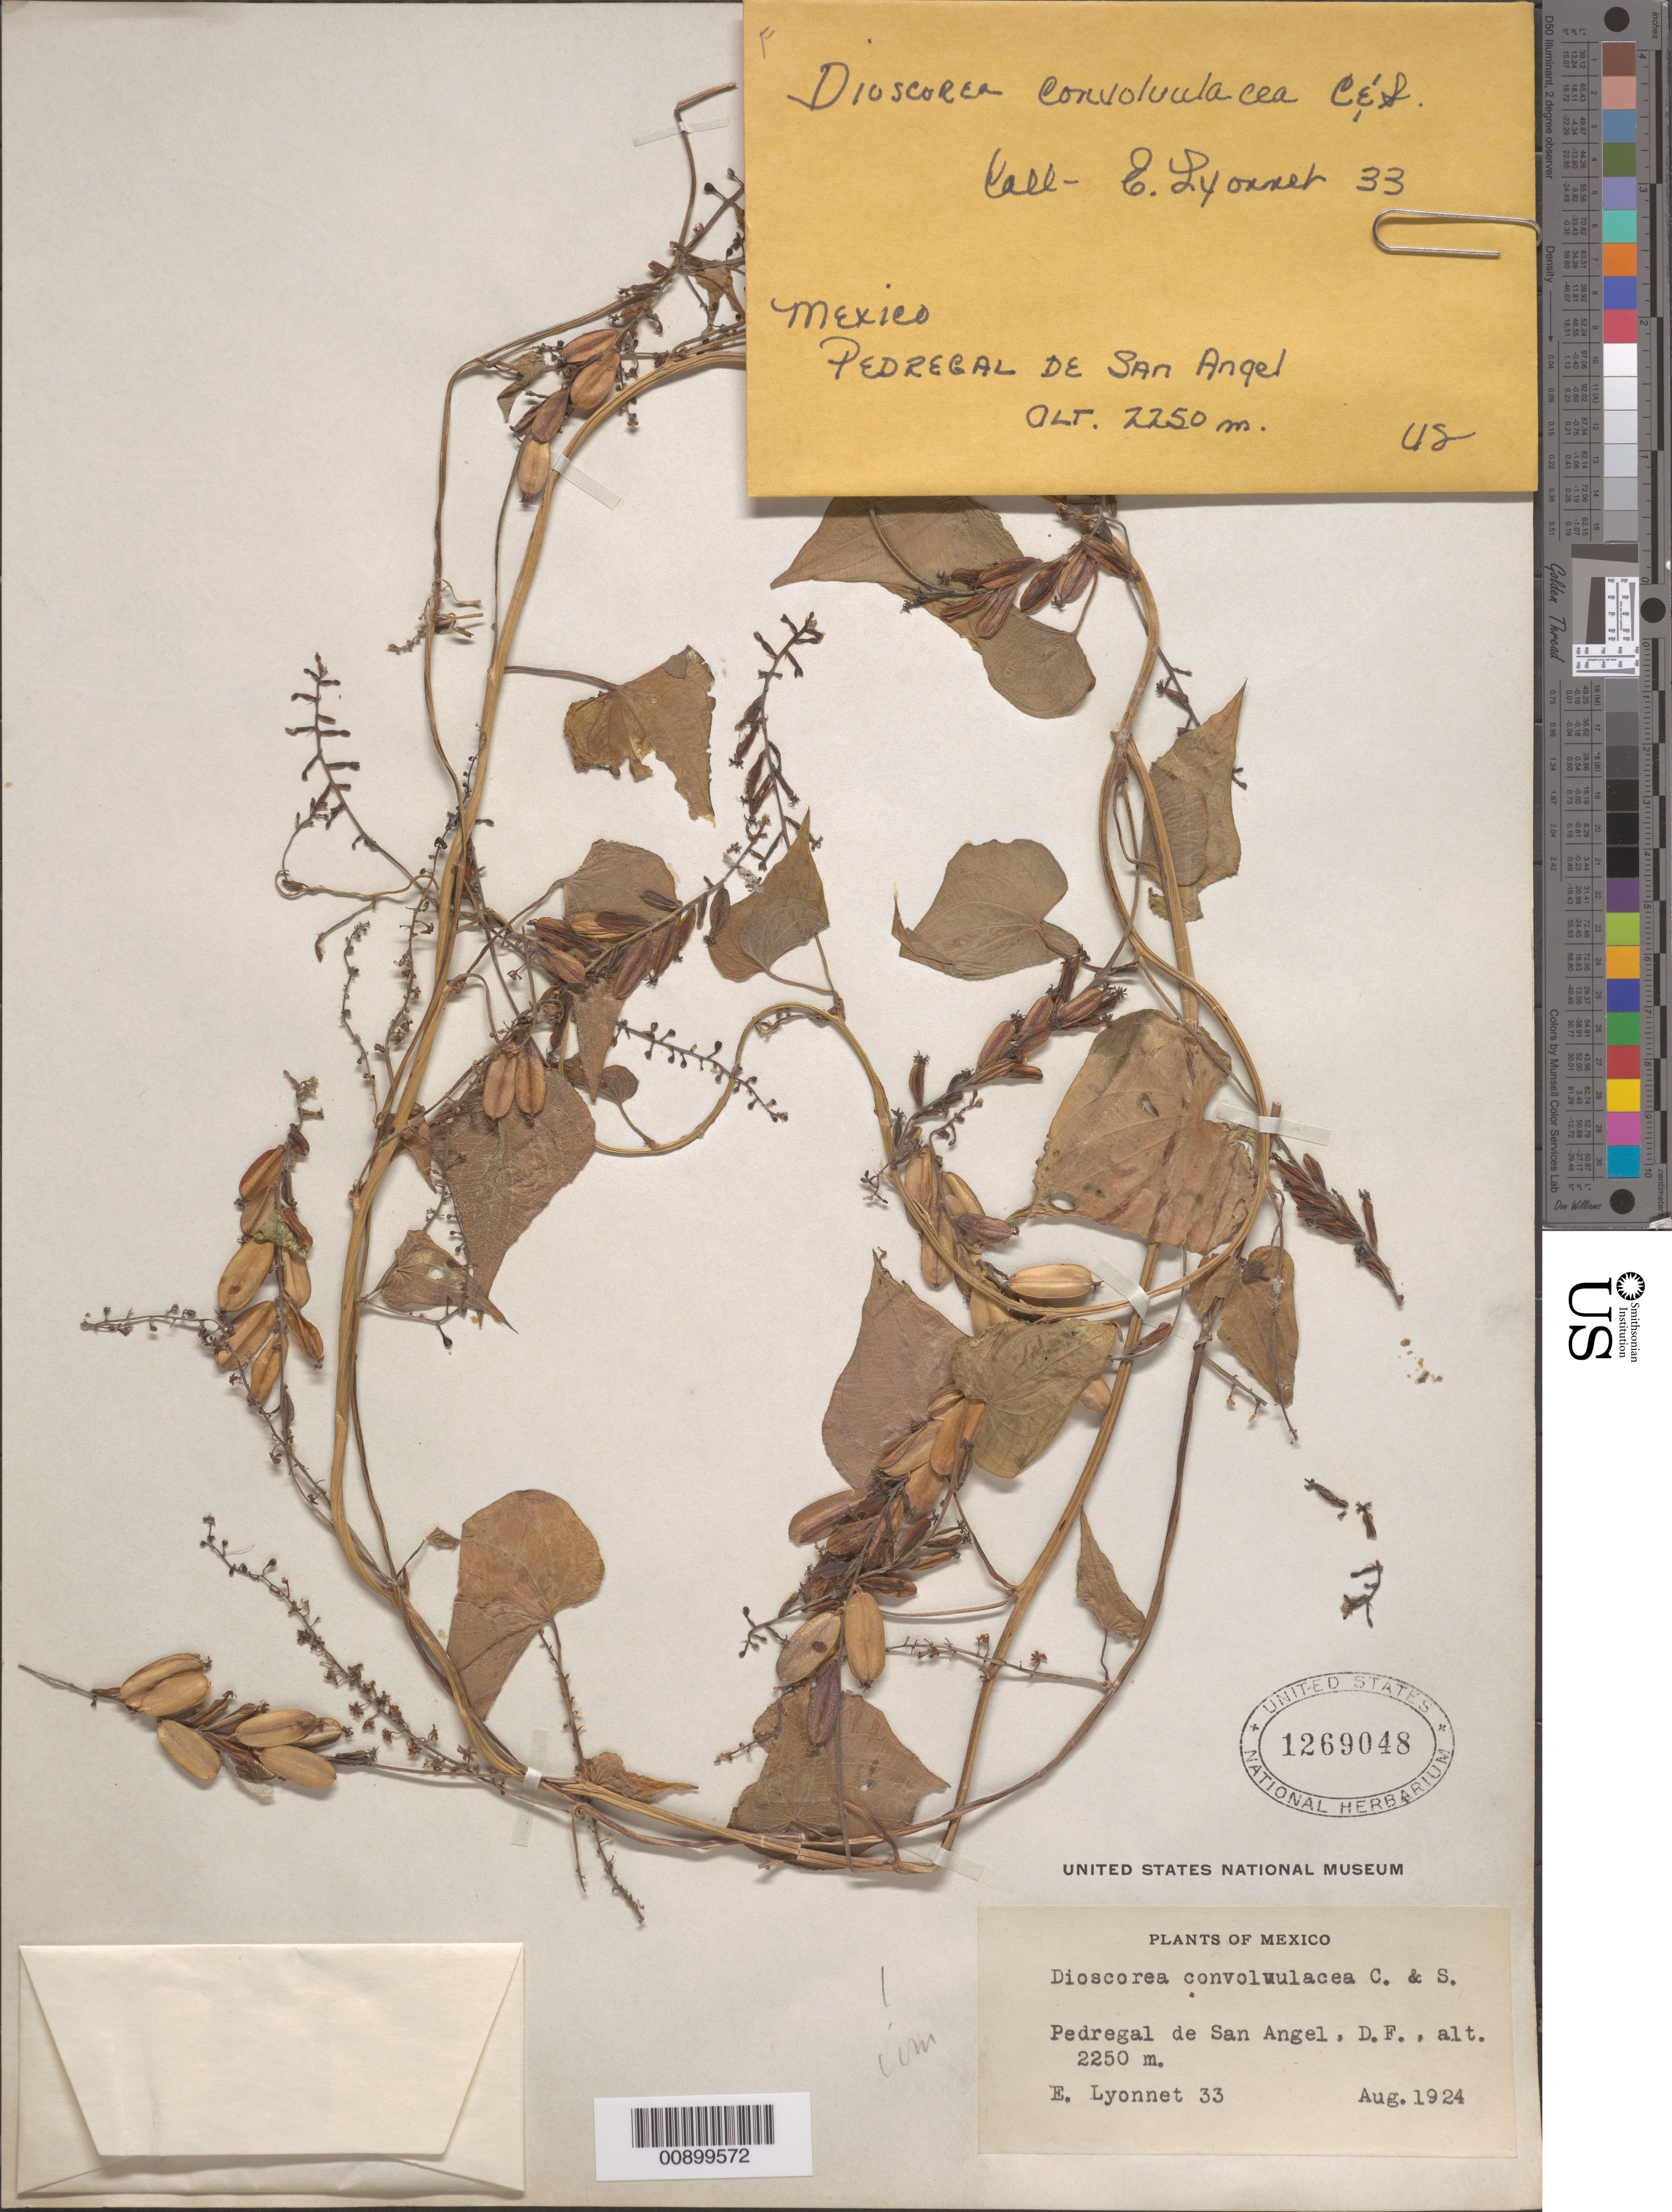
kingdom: Plantae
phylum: Tracheophyta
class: Liliopsida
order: Dioscoreales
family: Dioscoreaceae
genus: Dioscorea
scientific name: Dioscorea convolvulacea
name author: Schltdl. & Cham.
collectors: Bro. E. Lyonnet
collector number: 33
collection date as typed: Aug 1924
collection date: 1924-08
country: Mexico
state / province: Distrito Federal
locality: Pedregal de San Angel, D.F.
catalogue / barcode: US 1269048